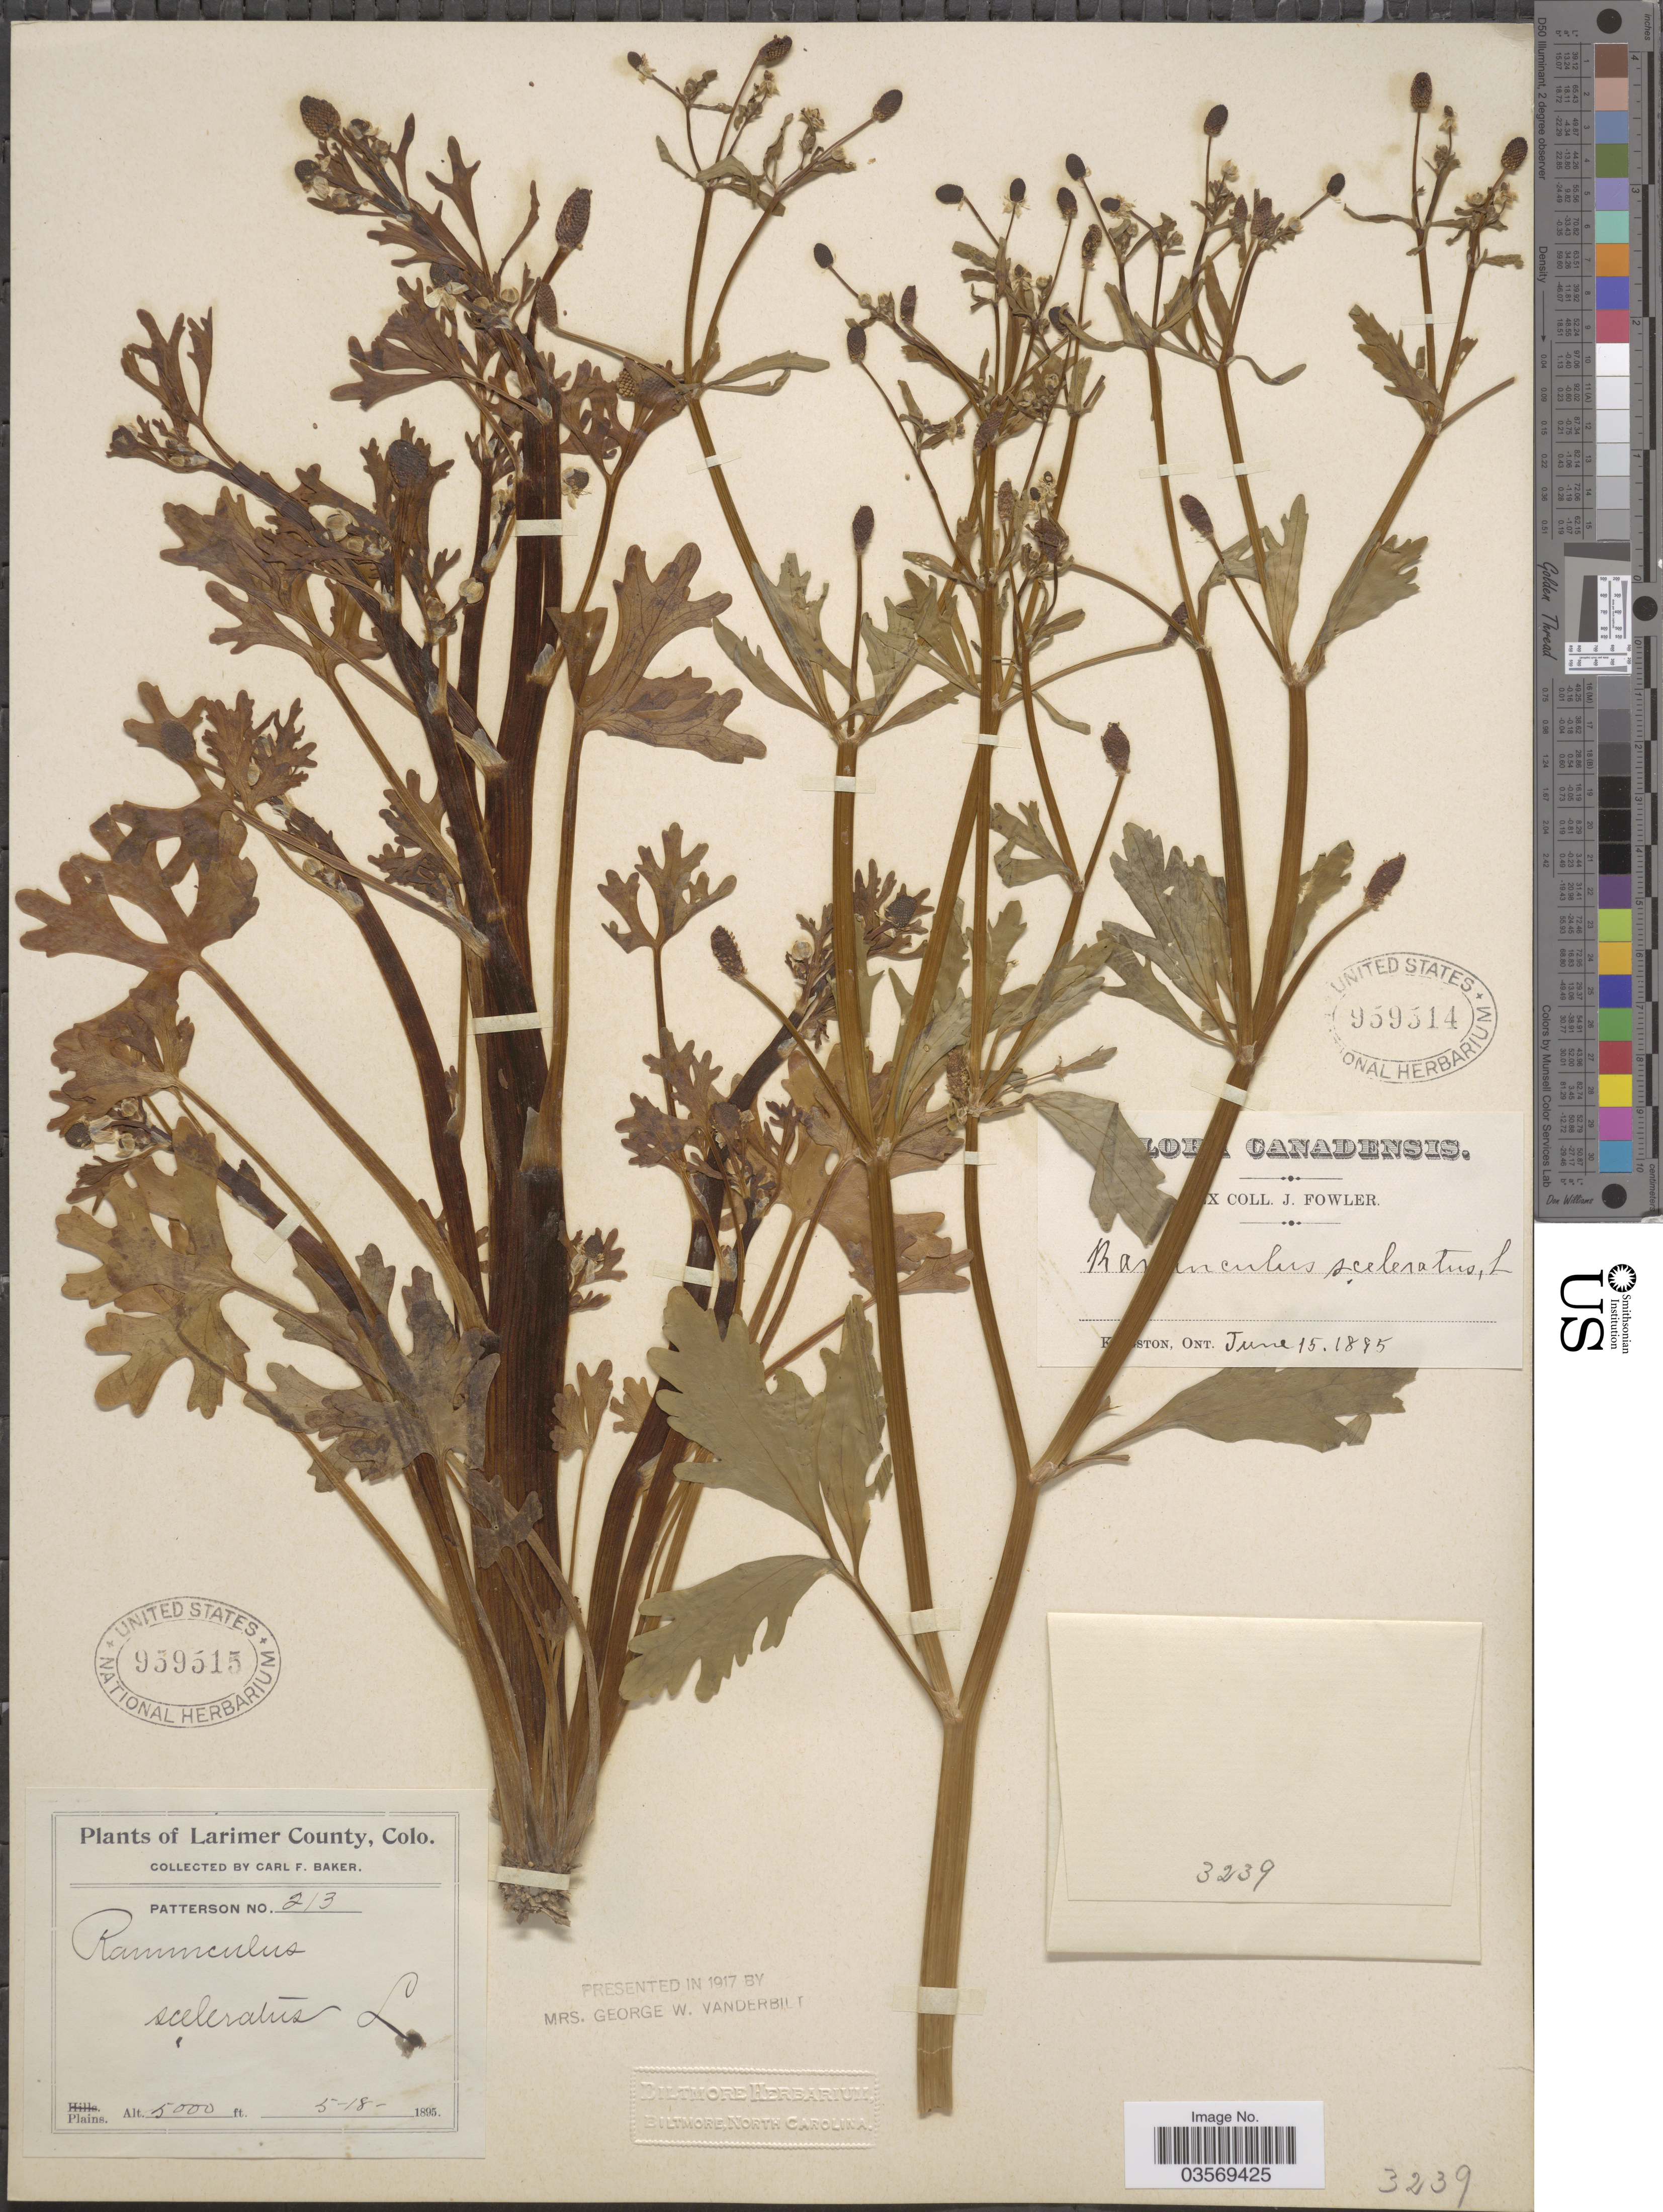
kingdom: Plantae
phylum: Tracheophyta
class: Magnoliopsida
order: Ranunculales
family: Ranunculaceae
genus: Ranunculus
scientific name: Ranunculus sceleratus var. multifidus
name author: Nutt.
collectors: C. F. Baker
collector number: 213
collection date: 1895-05-18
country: United States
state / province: Colorado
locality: Larimer County. Plains.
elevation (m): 1524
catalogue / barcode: US 959515-2